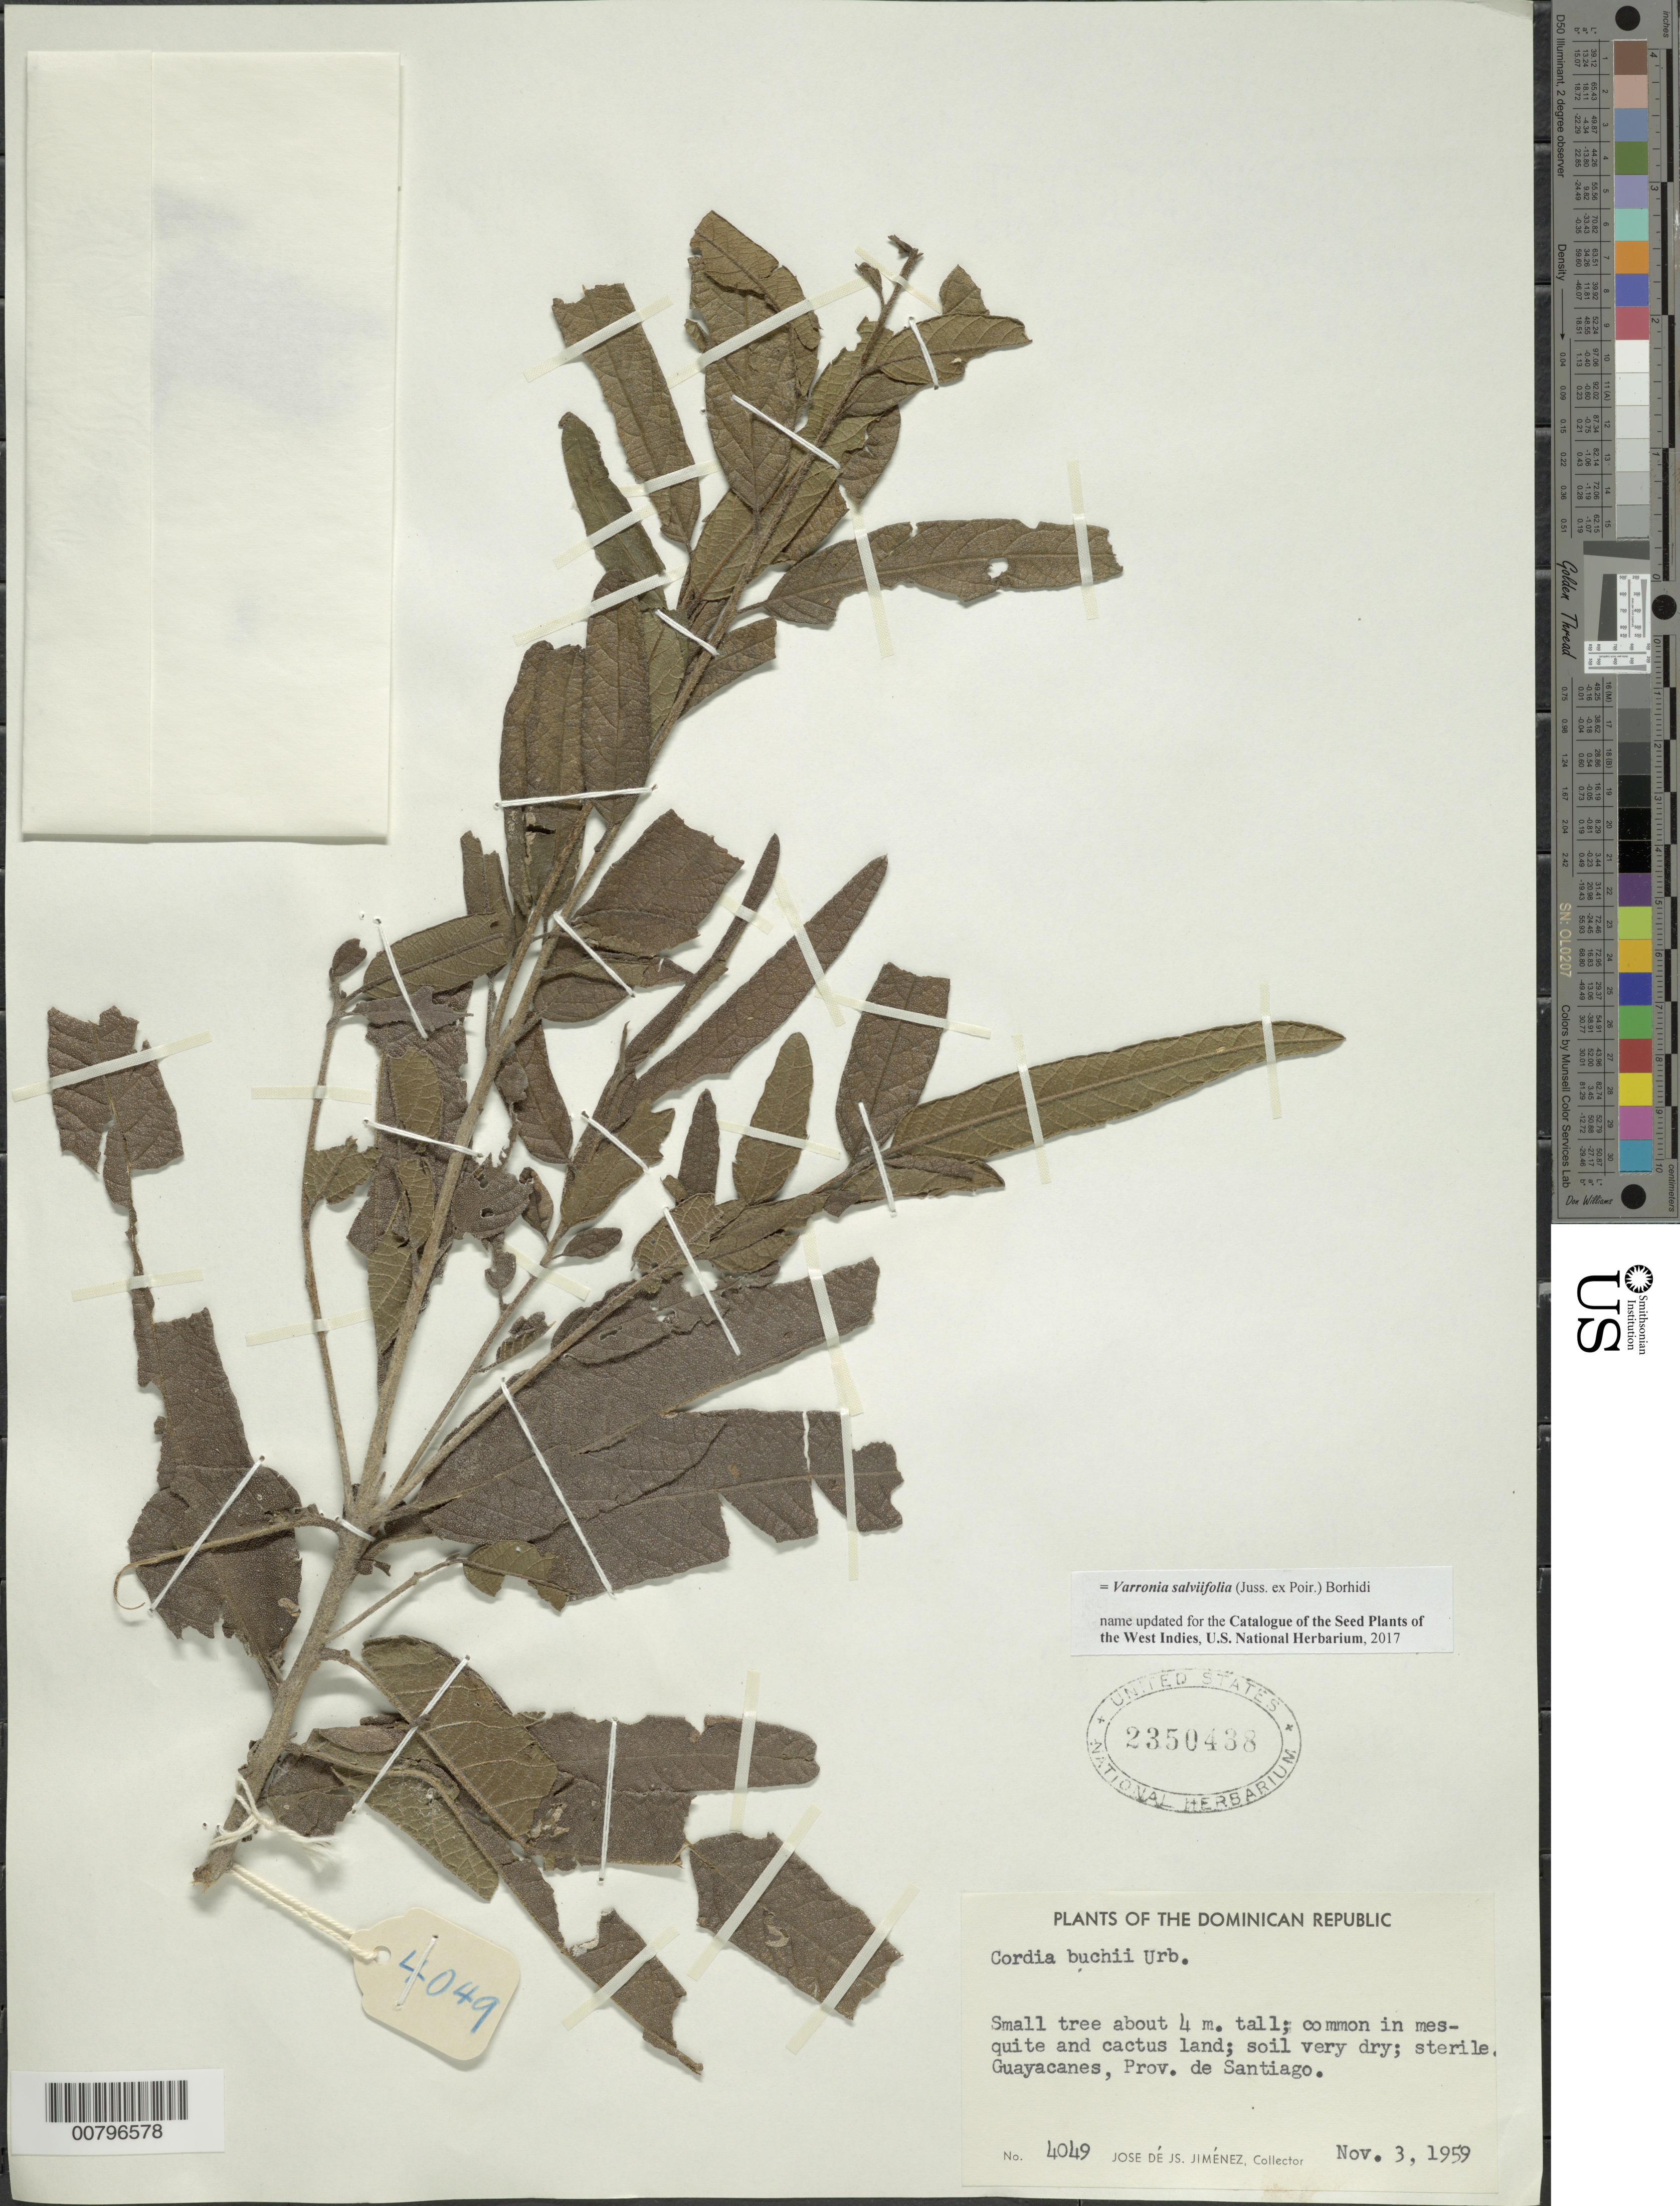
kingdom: Plantae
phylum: Tracheophyta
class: Magnoliopsida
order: Boraginales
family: Cordiaceae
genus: Varronia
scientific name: Varronia salviifolia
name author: (Juss. ex Poir.) Borhidi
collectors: J. J. Jiménez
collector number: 4049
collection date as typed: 03 Nov 1959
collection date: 1959-11-03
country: Dominican Republic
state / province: Santiago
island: Hispaniola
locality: Guayacanes.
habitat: Soil very dry. Common in mesquite and cactus land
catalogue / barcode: US 2350438